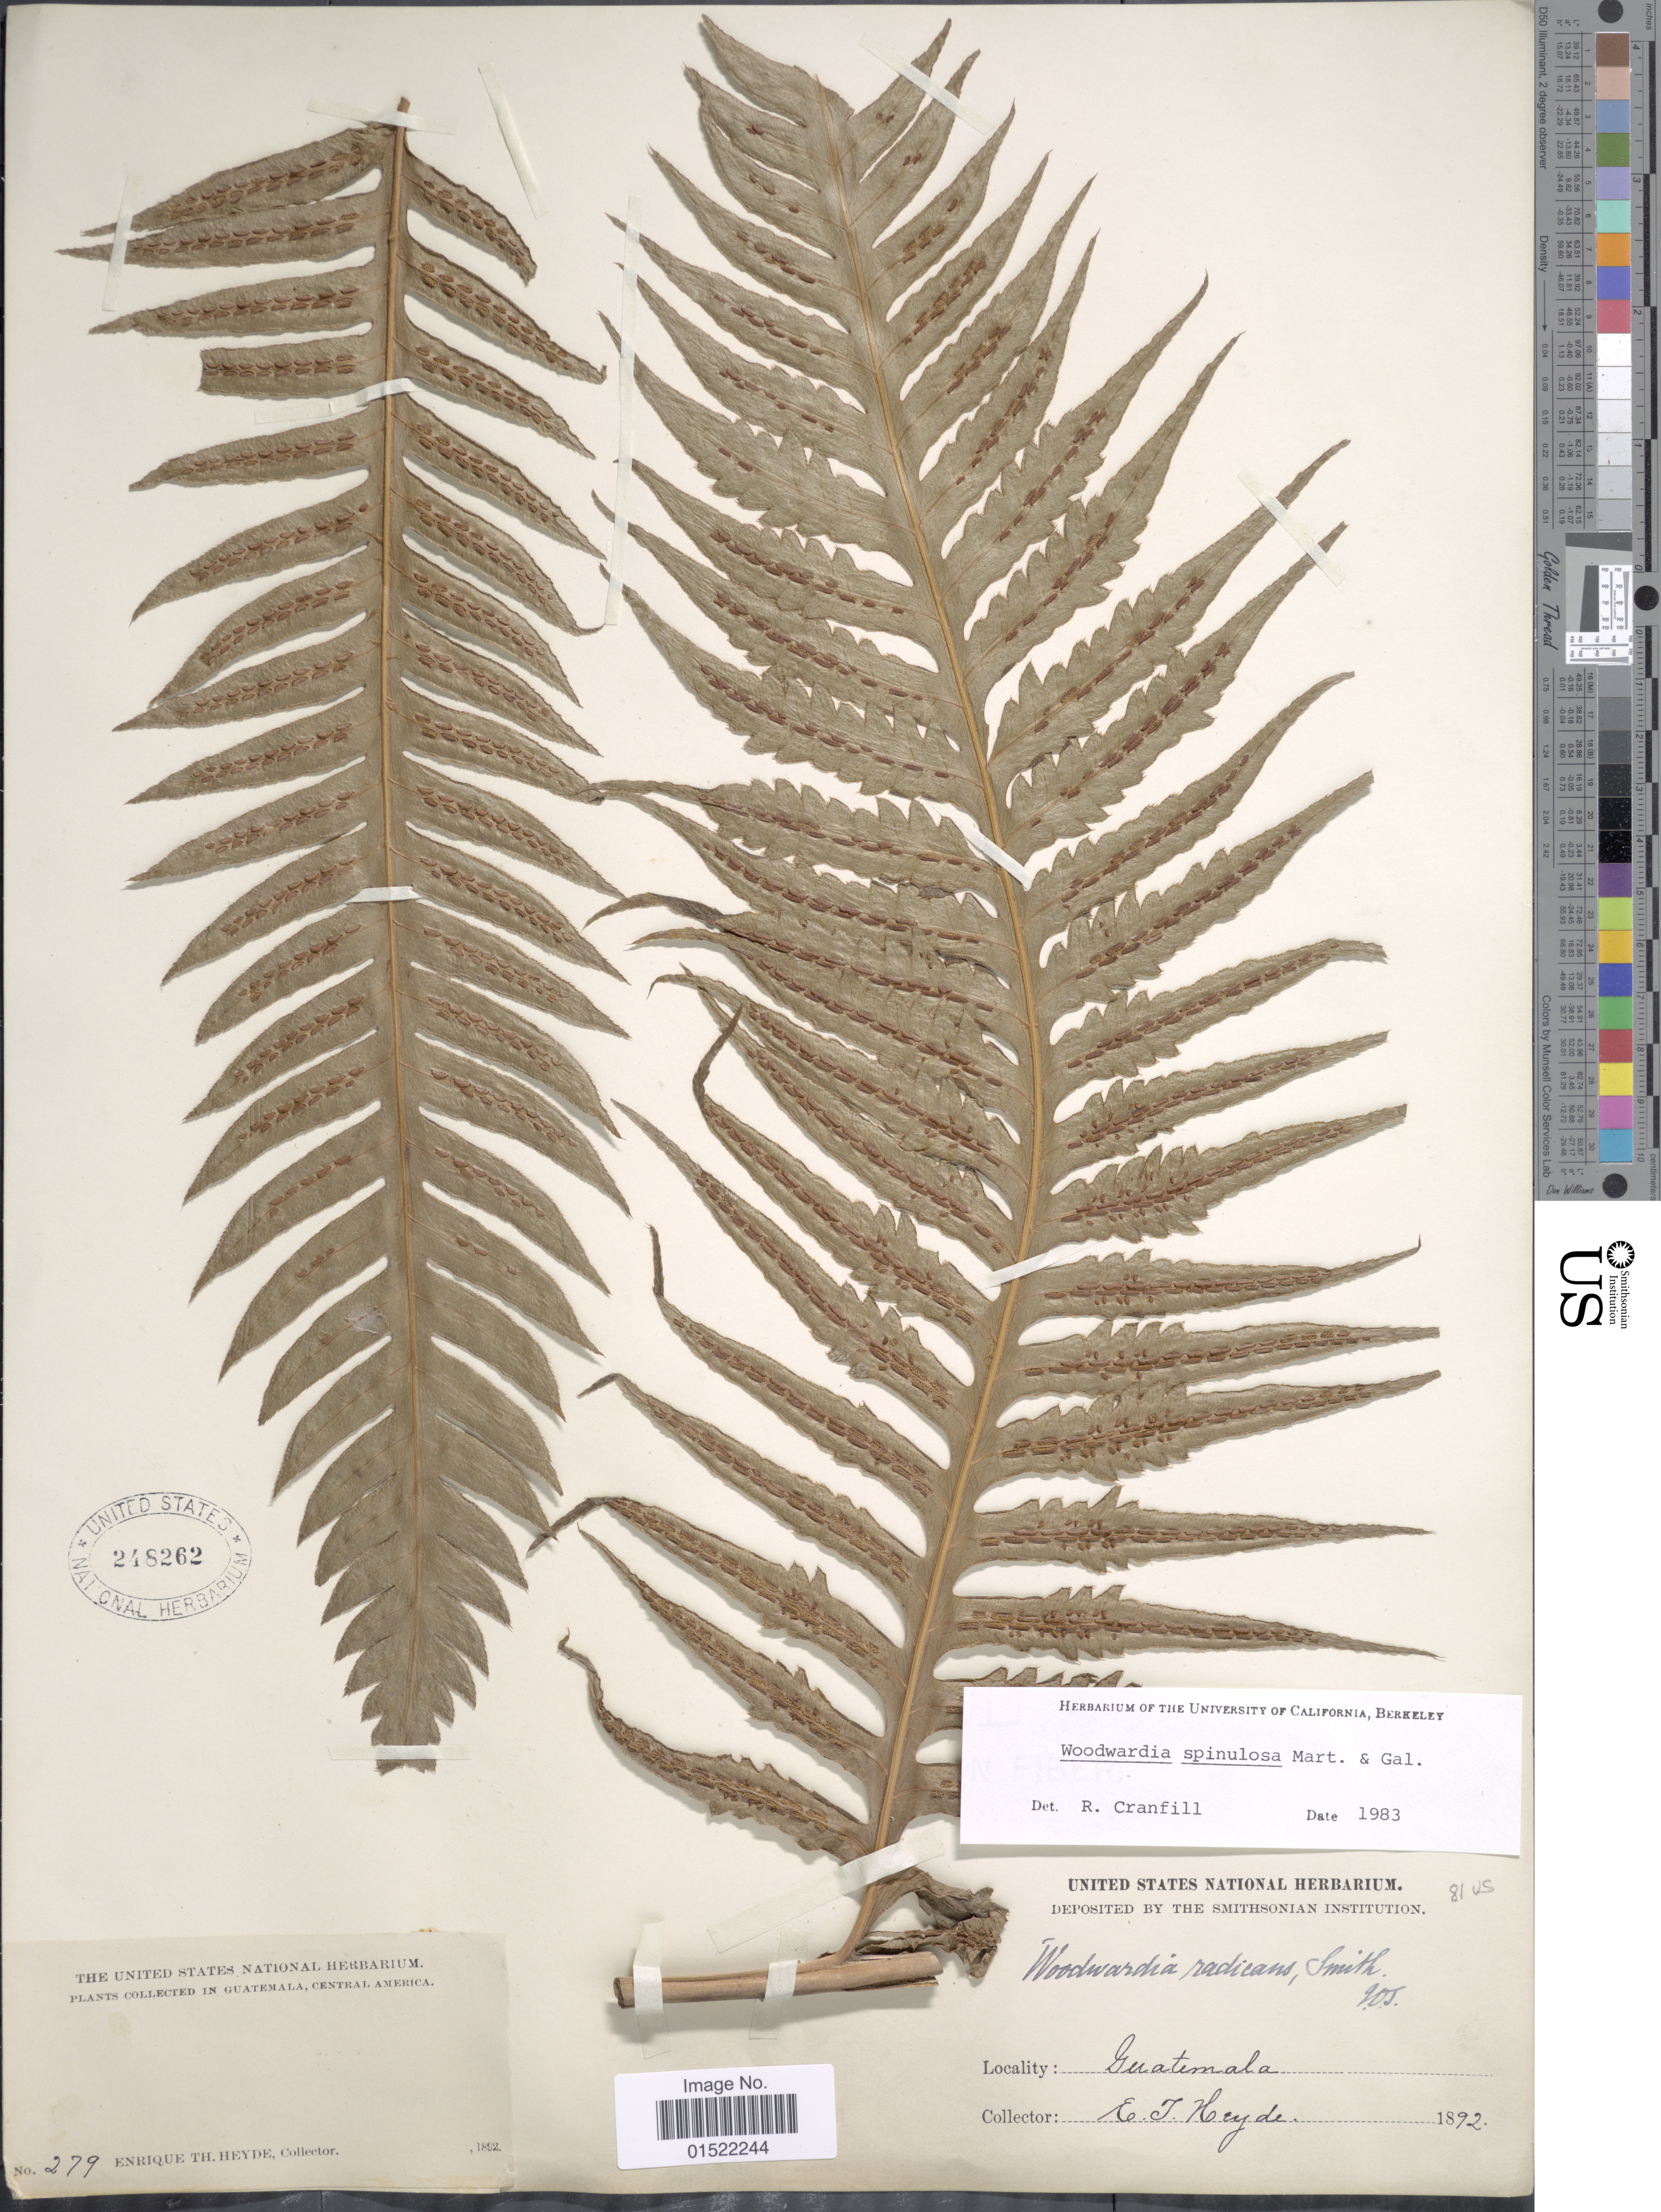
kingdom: Plantae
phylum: Tracheophyta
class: Polypodiopsida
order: Polypodiales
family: Blechnaceae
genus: Woodwardia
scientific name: Woodwardia spinulosa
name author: M. Martens & Galeotti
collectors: E. T. Heyde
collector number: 279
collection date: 1892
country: Ecuador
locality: Guatemala, Central America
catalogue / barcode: US 248262